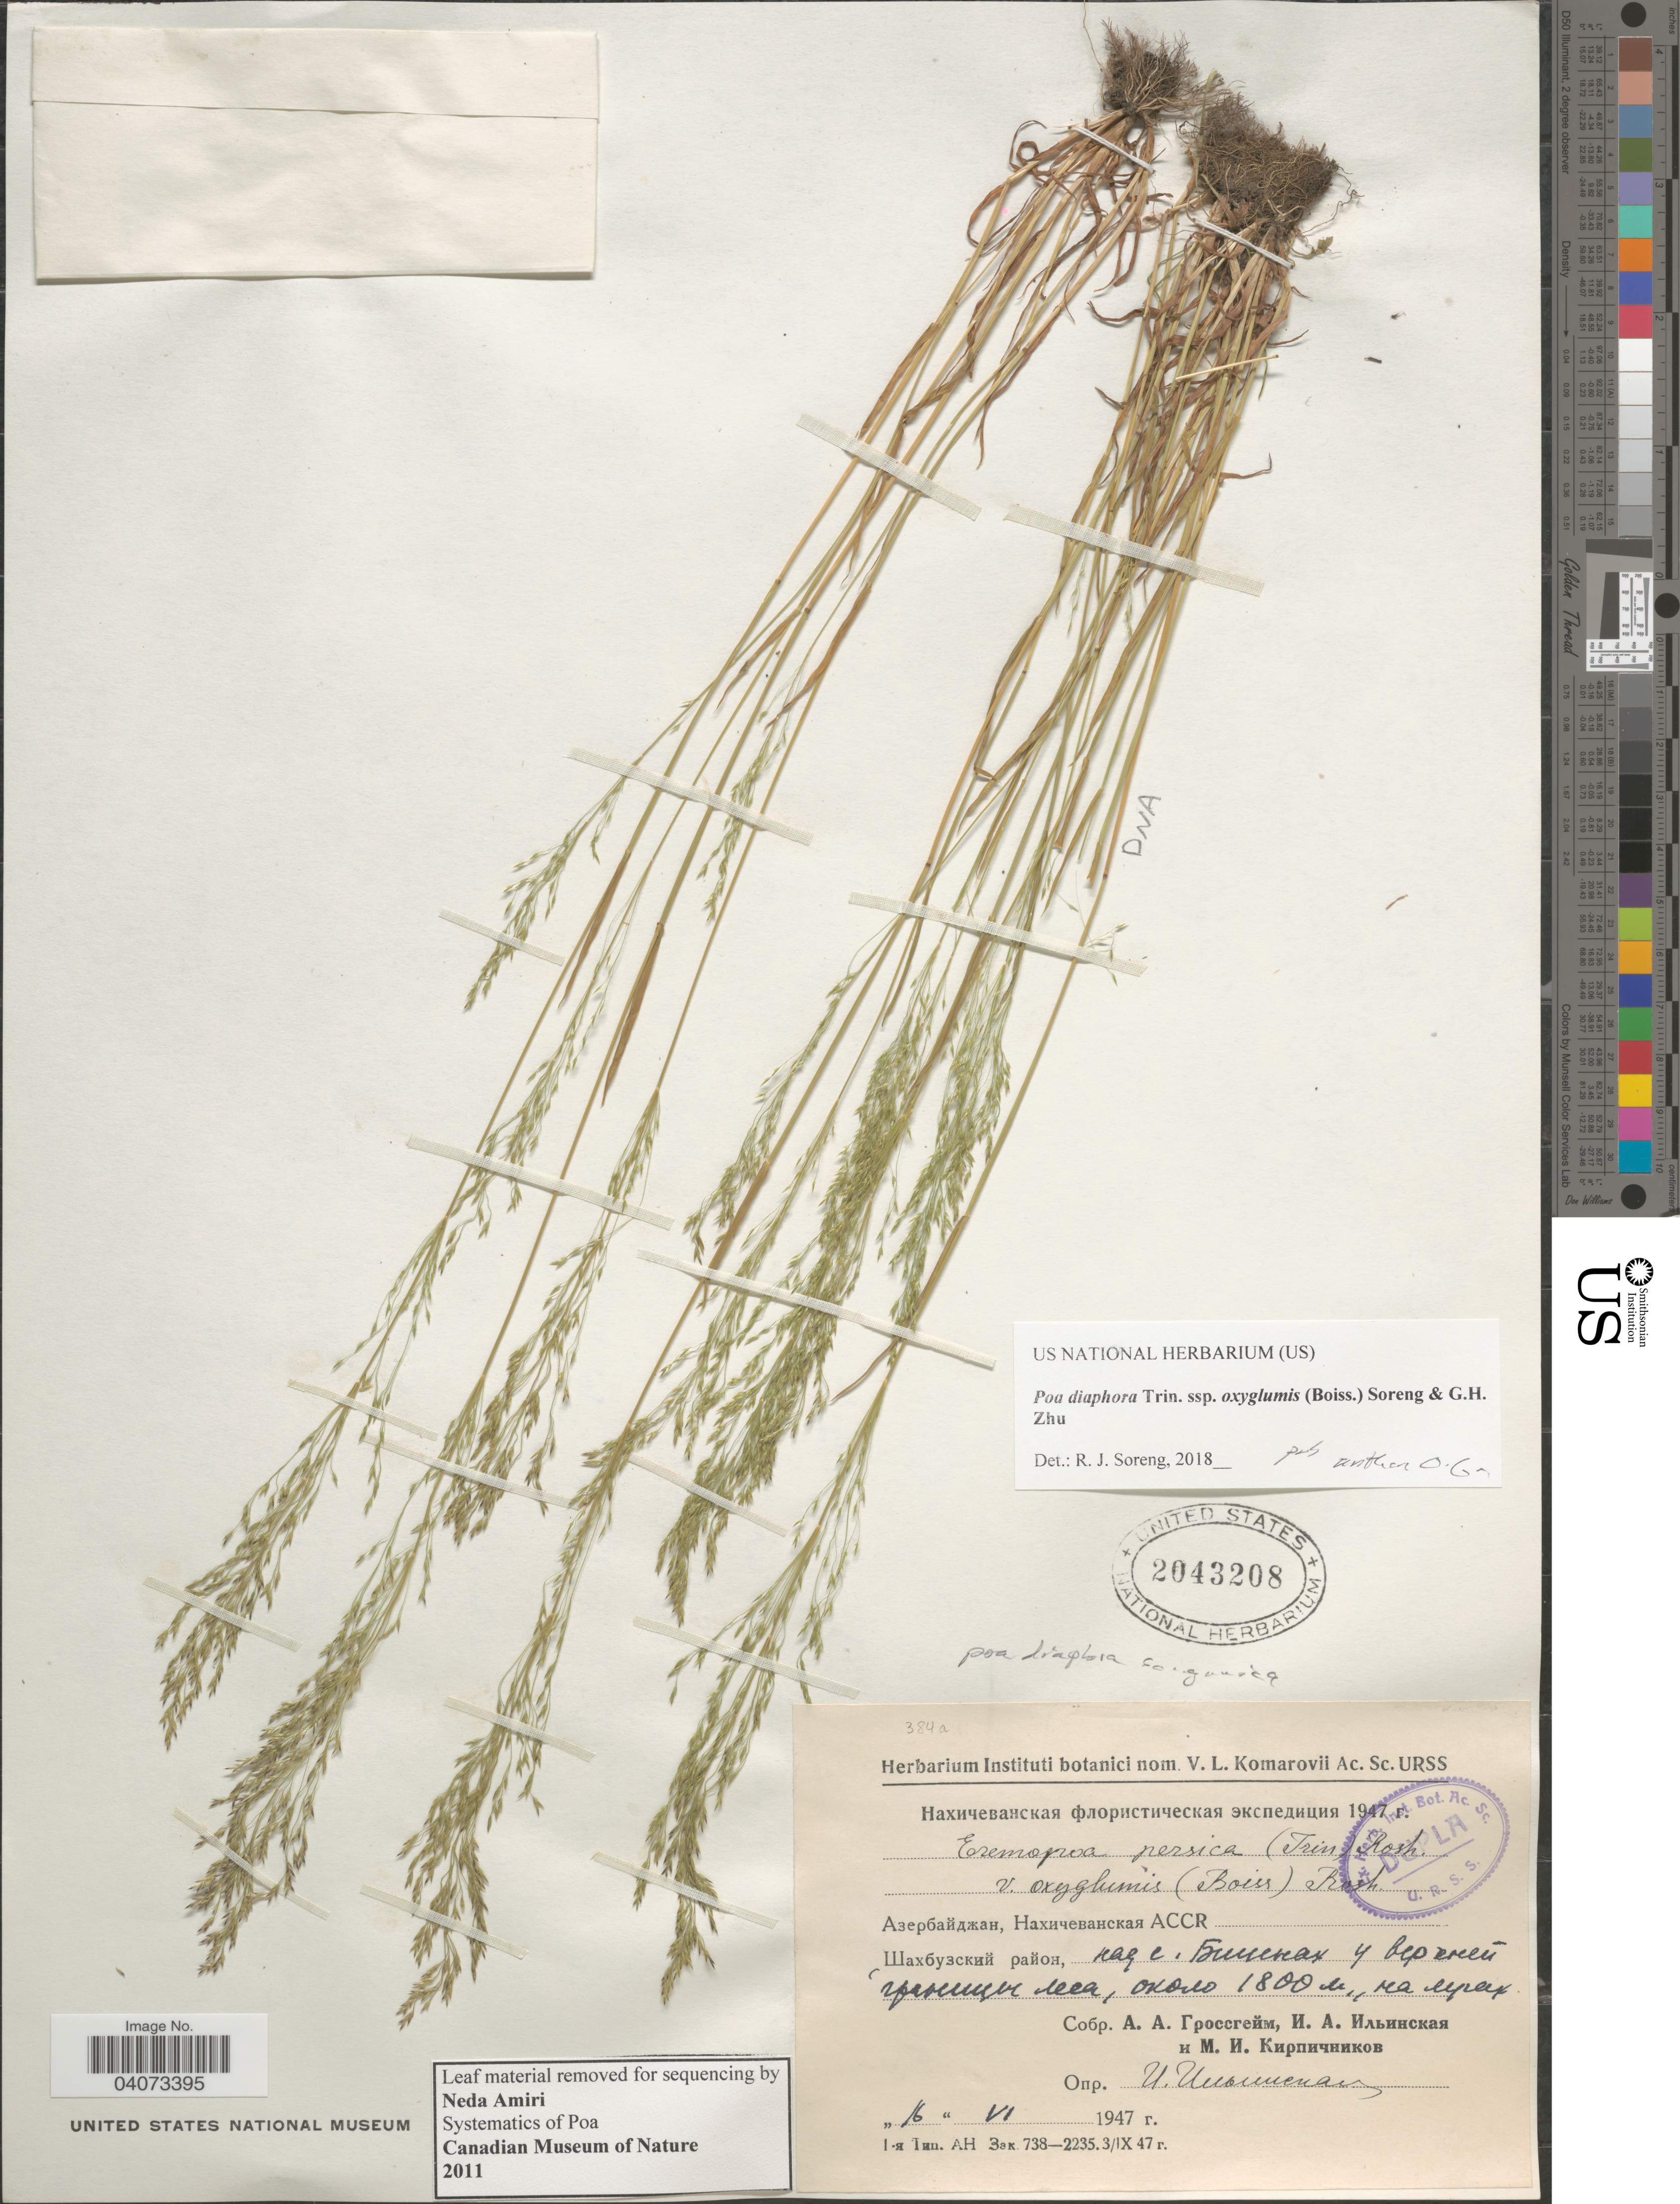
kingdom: Plantae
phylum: Tracheophyta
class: Liliopsida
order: Poales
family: Poaceae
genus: Poa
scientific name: Poa diaphora subsp. oxyglumis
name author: (Boiss.) Soreng & G.H. Zhu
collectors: A. Grossgeim, I. Ilinskaya & M. Kirpichnikov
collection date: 1947-06-16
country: Azerbaijan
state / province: Nakhchivan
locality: Shahbuz District, near Bichenakh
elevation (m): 1800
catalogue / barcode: US 2043208